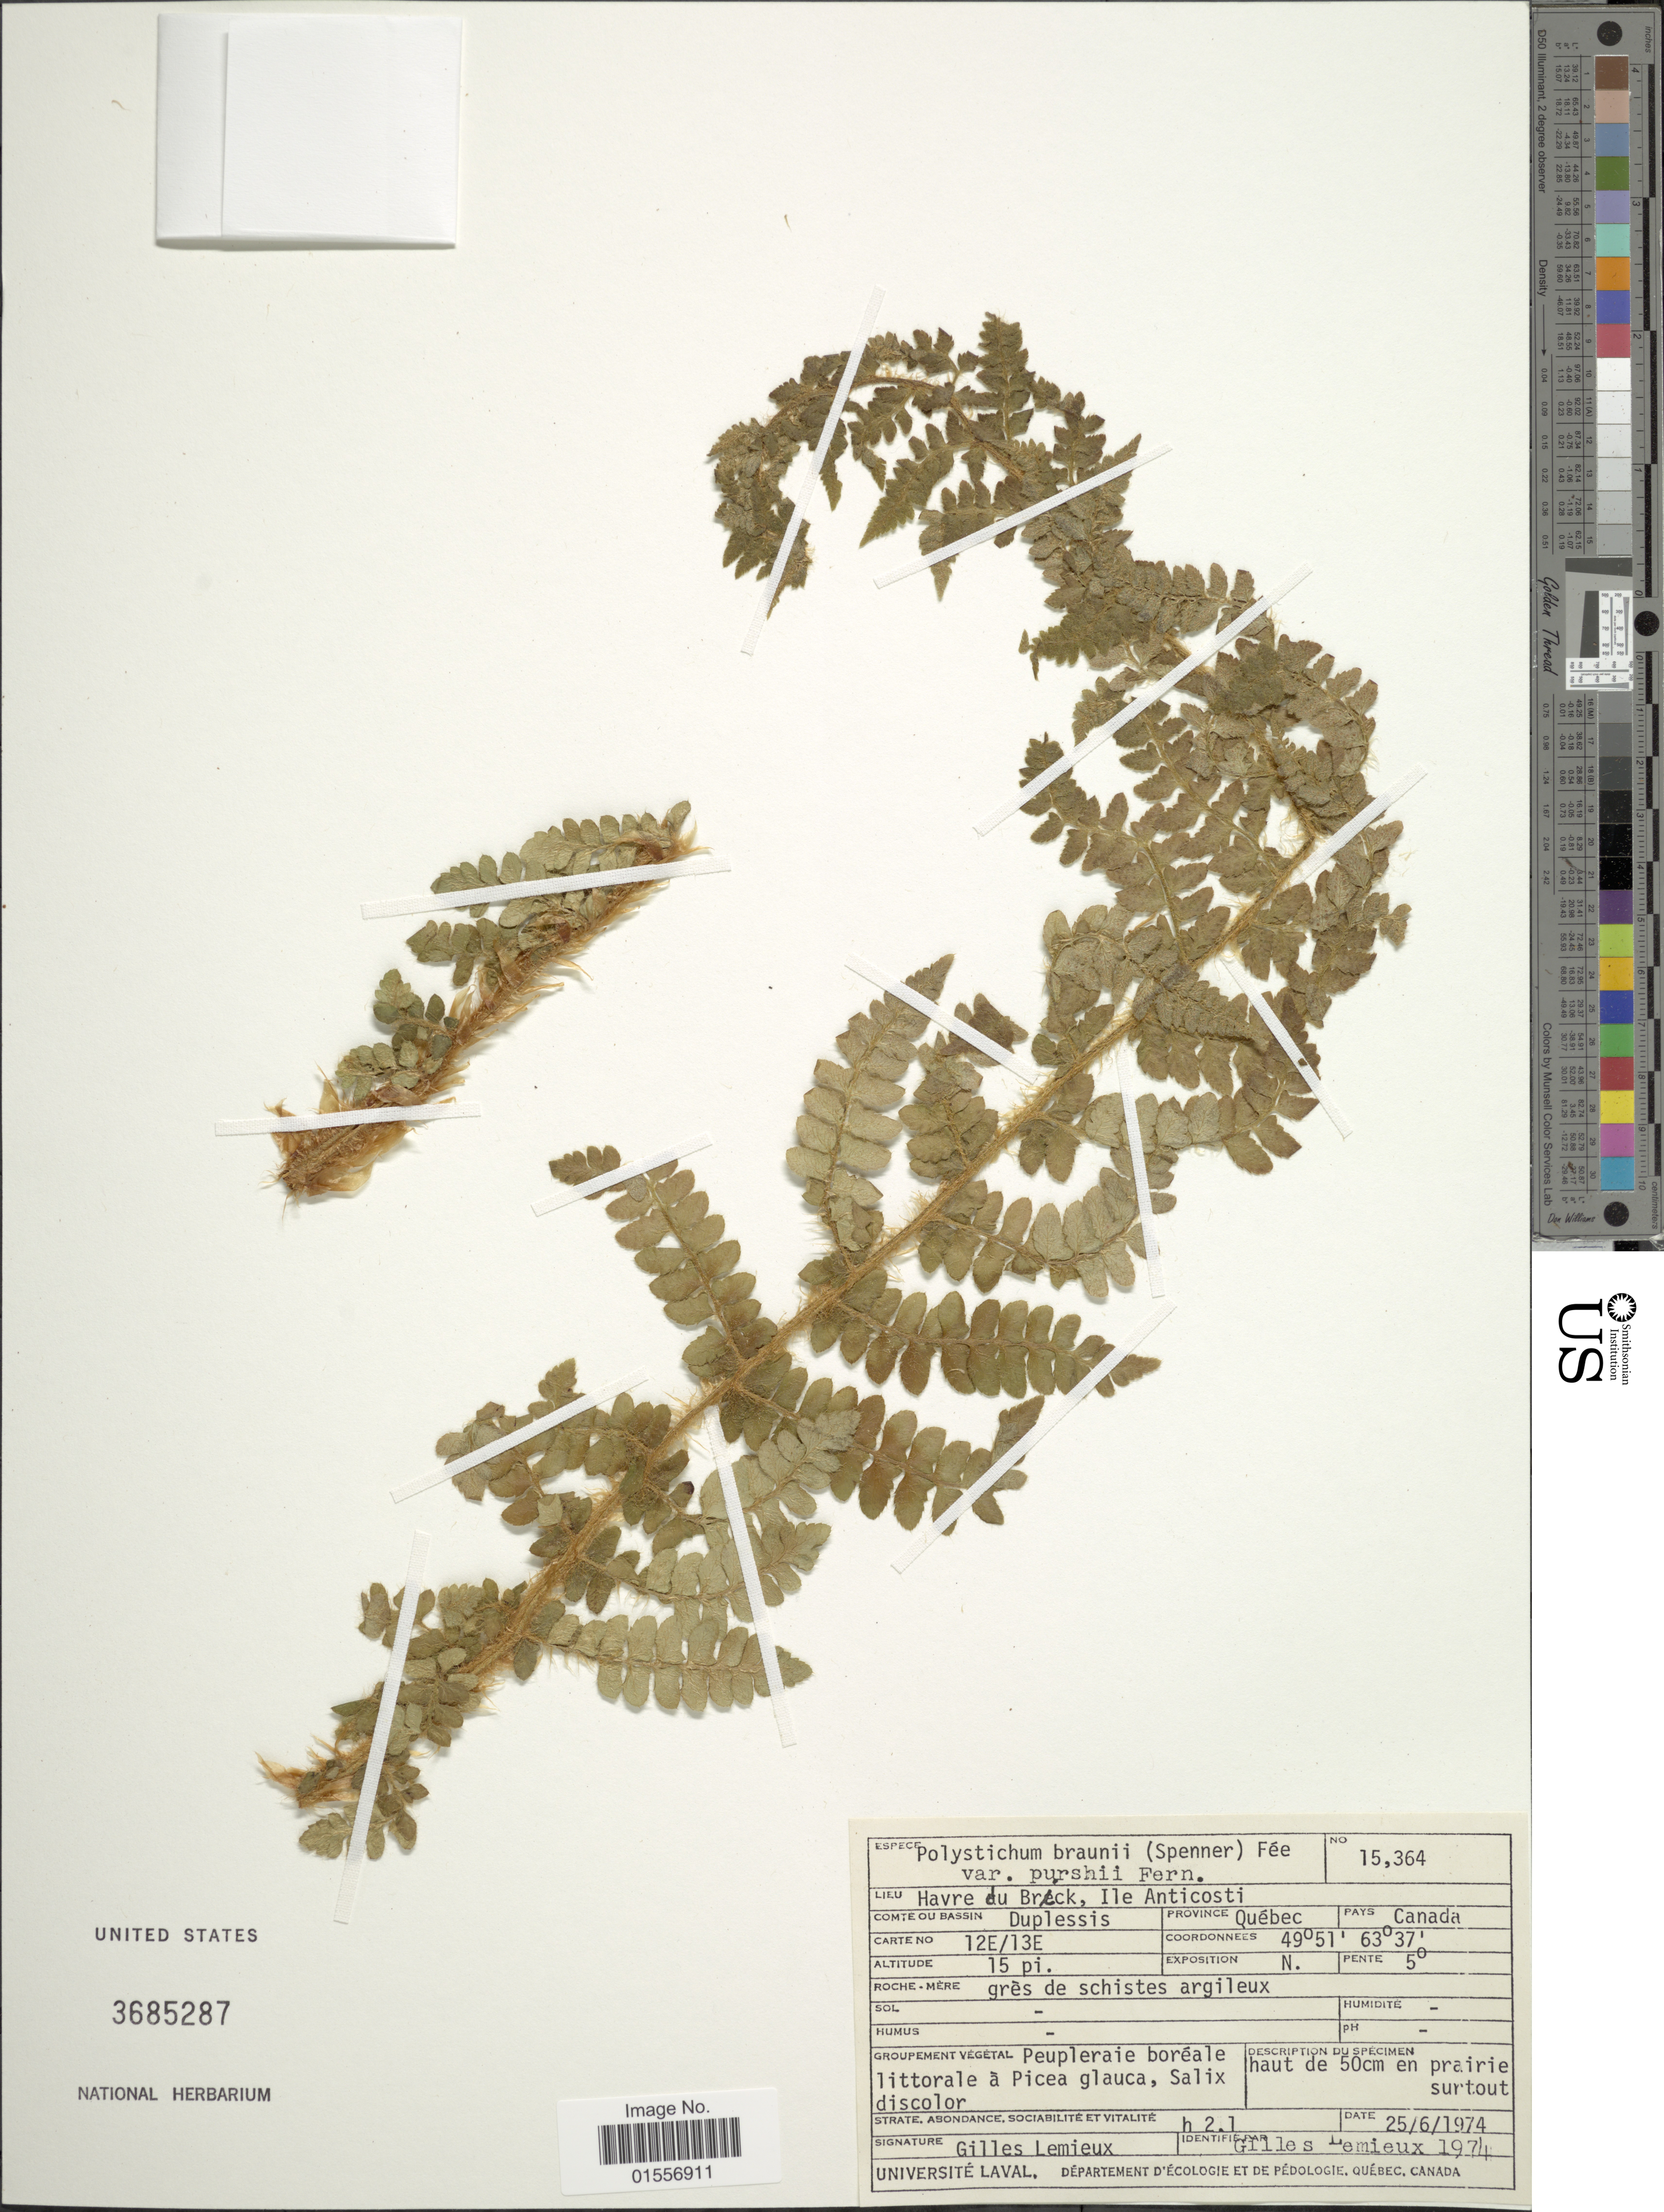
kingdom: Plantae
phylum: Tracheophyta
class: Polypodiopsida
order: Polypodiales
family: Dryopteridaceae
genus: Polystichum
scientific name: Polystichum braunii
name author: (Spenn.) Fée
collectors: G. Lemieux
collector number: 15364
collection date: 1974-06-25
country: Canada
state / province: Quebec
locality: Havre du Breck, Ile Anticosti, Duplessis.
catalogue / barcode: US 3685287